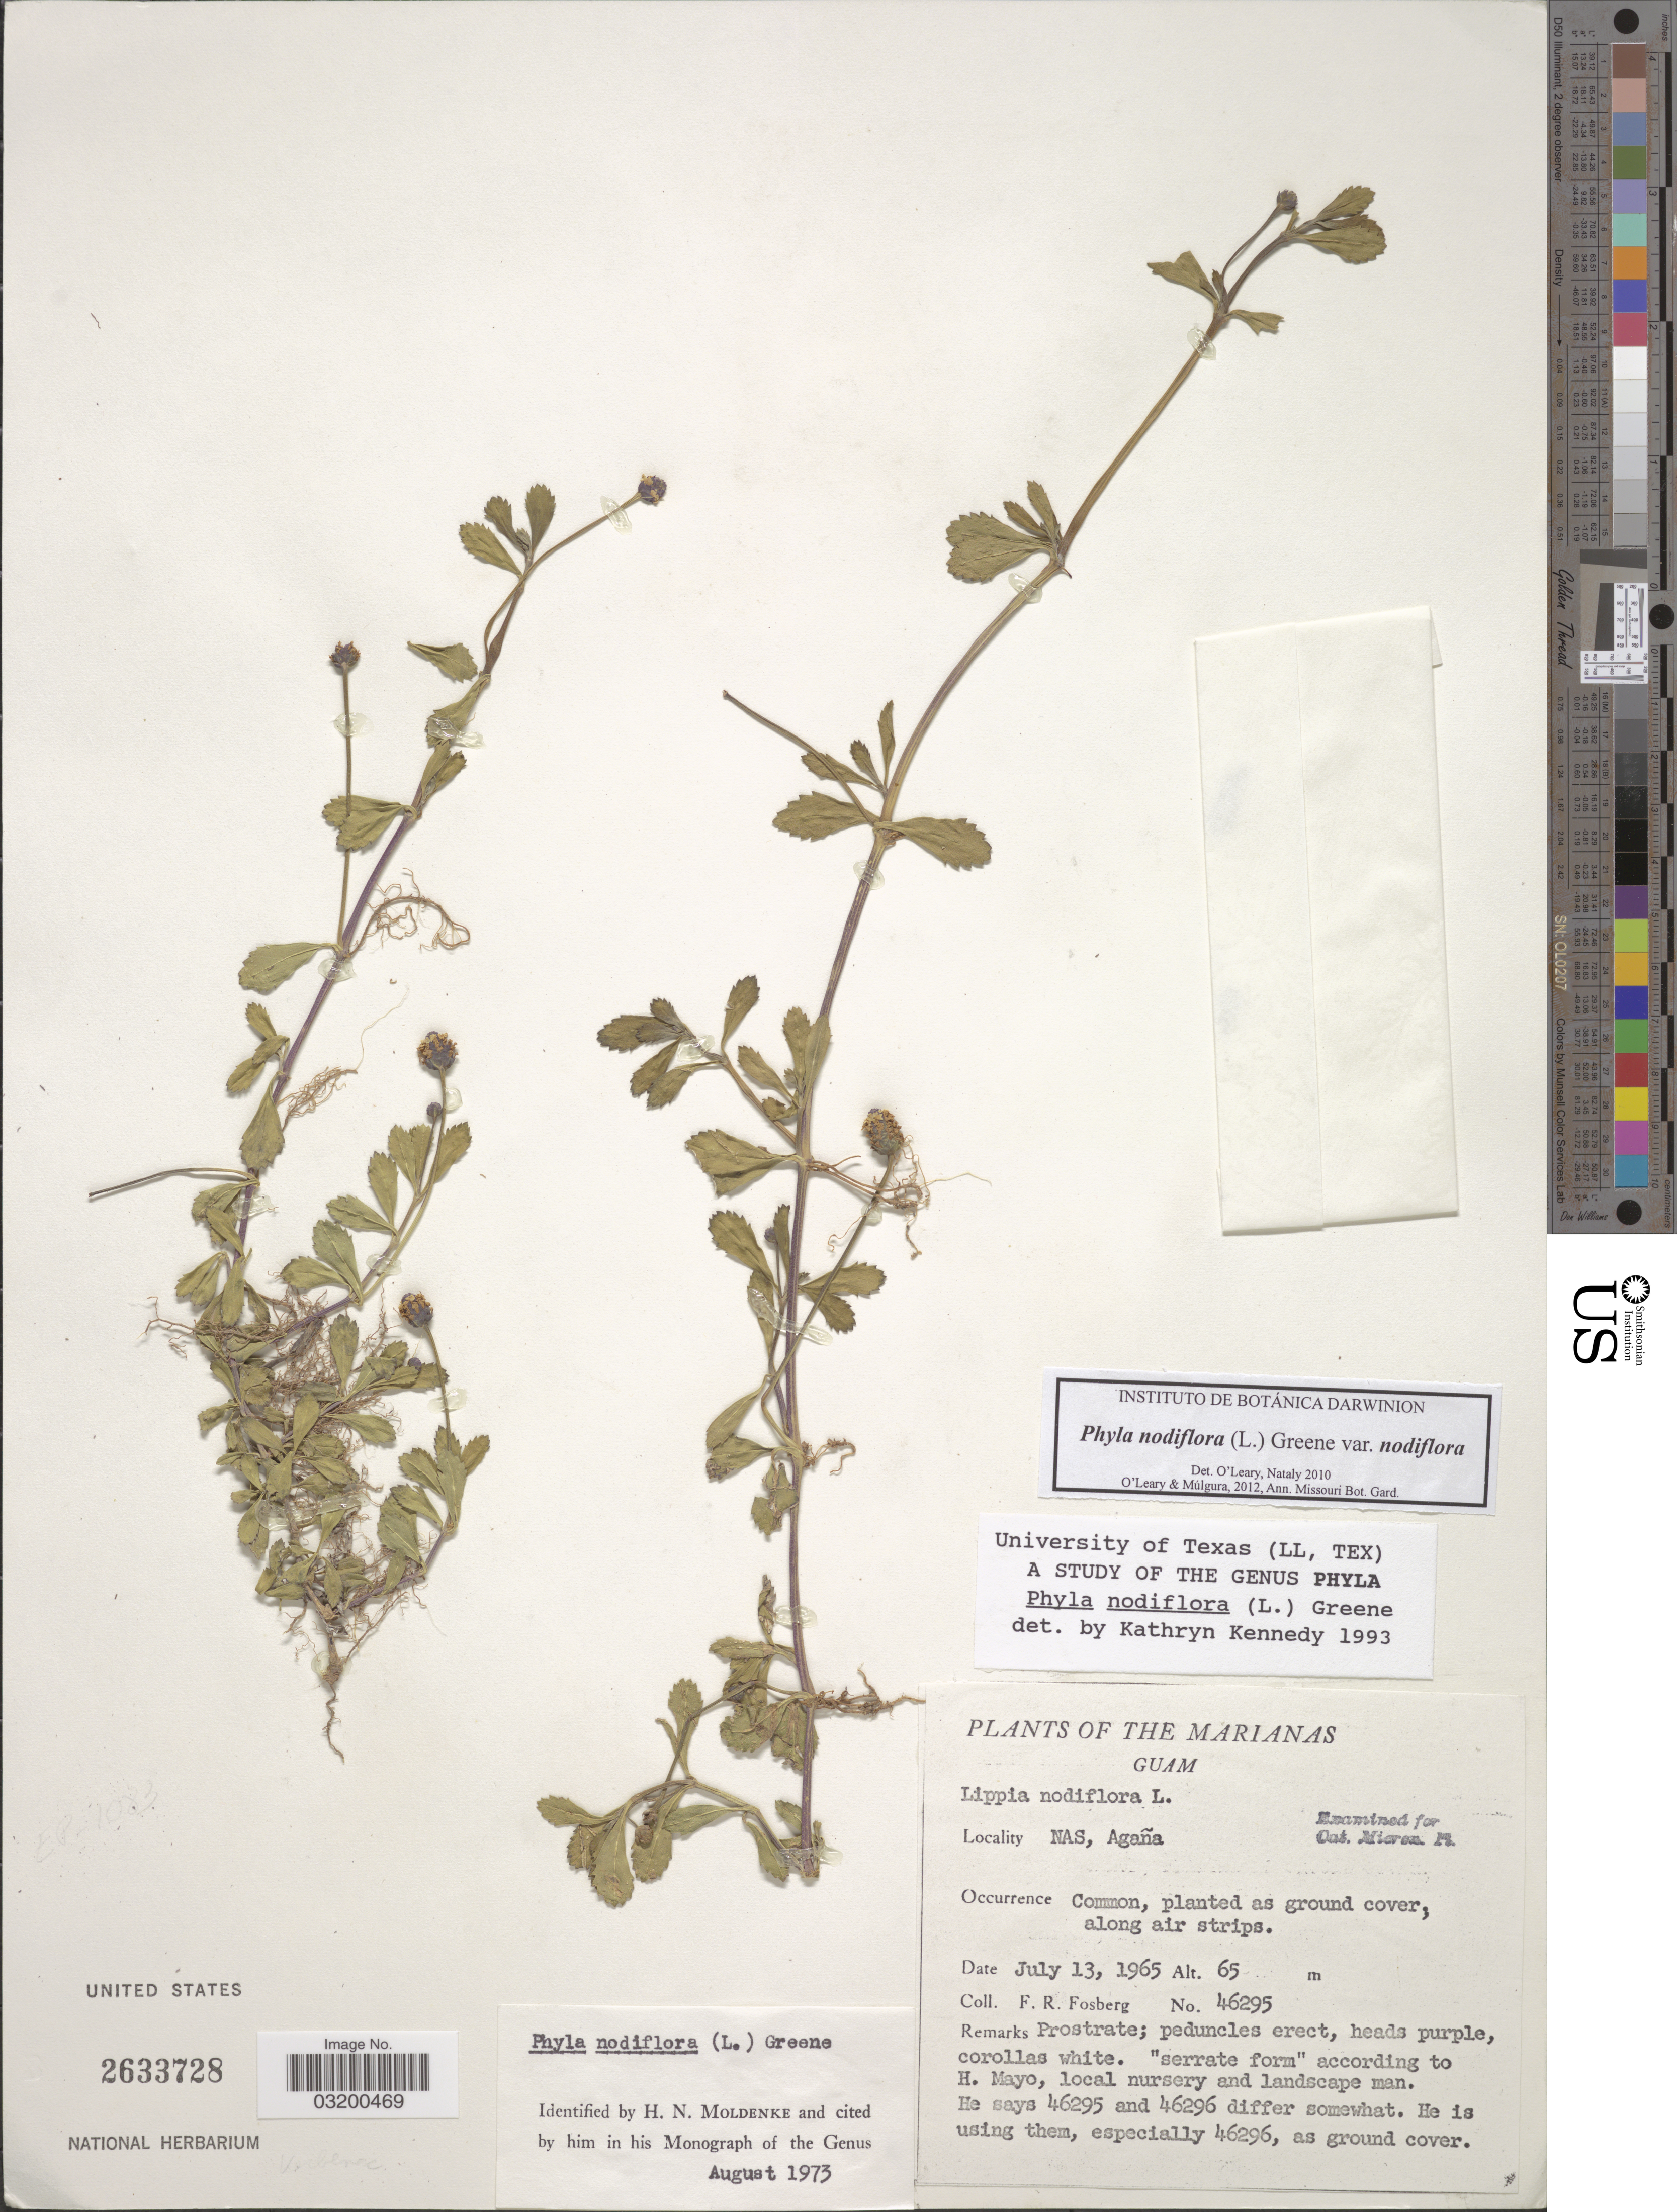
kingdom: Plantae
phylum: Tracheophyta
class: Magnoliopsida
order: Lamiales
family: Verbenaceae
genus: Phyla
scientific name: Phyla nodiflora var. nodiflora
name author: (L.) Greene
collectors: F. R. Fosberg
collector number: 46295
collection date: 1965-07-13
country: Guam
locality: The Marianas. NAS, Agaña.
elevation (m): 65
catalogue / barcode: US 2633728